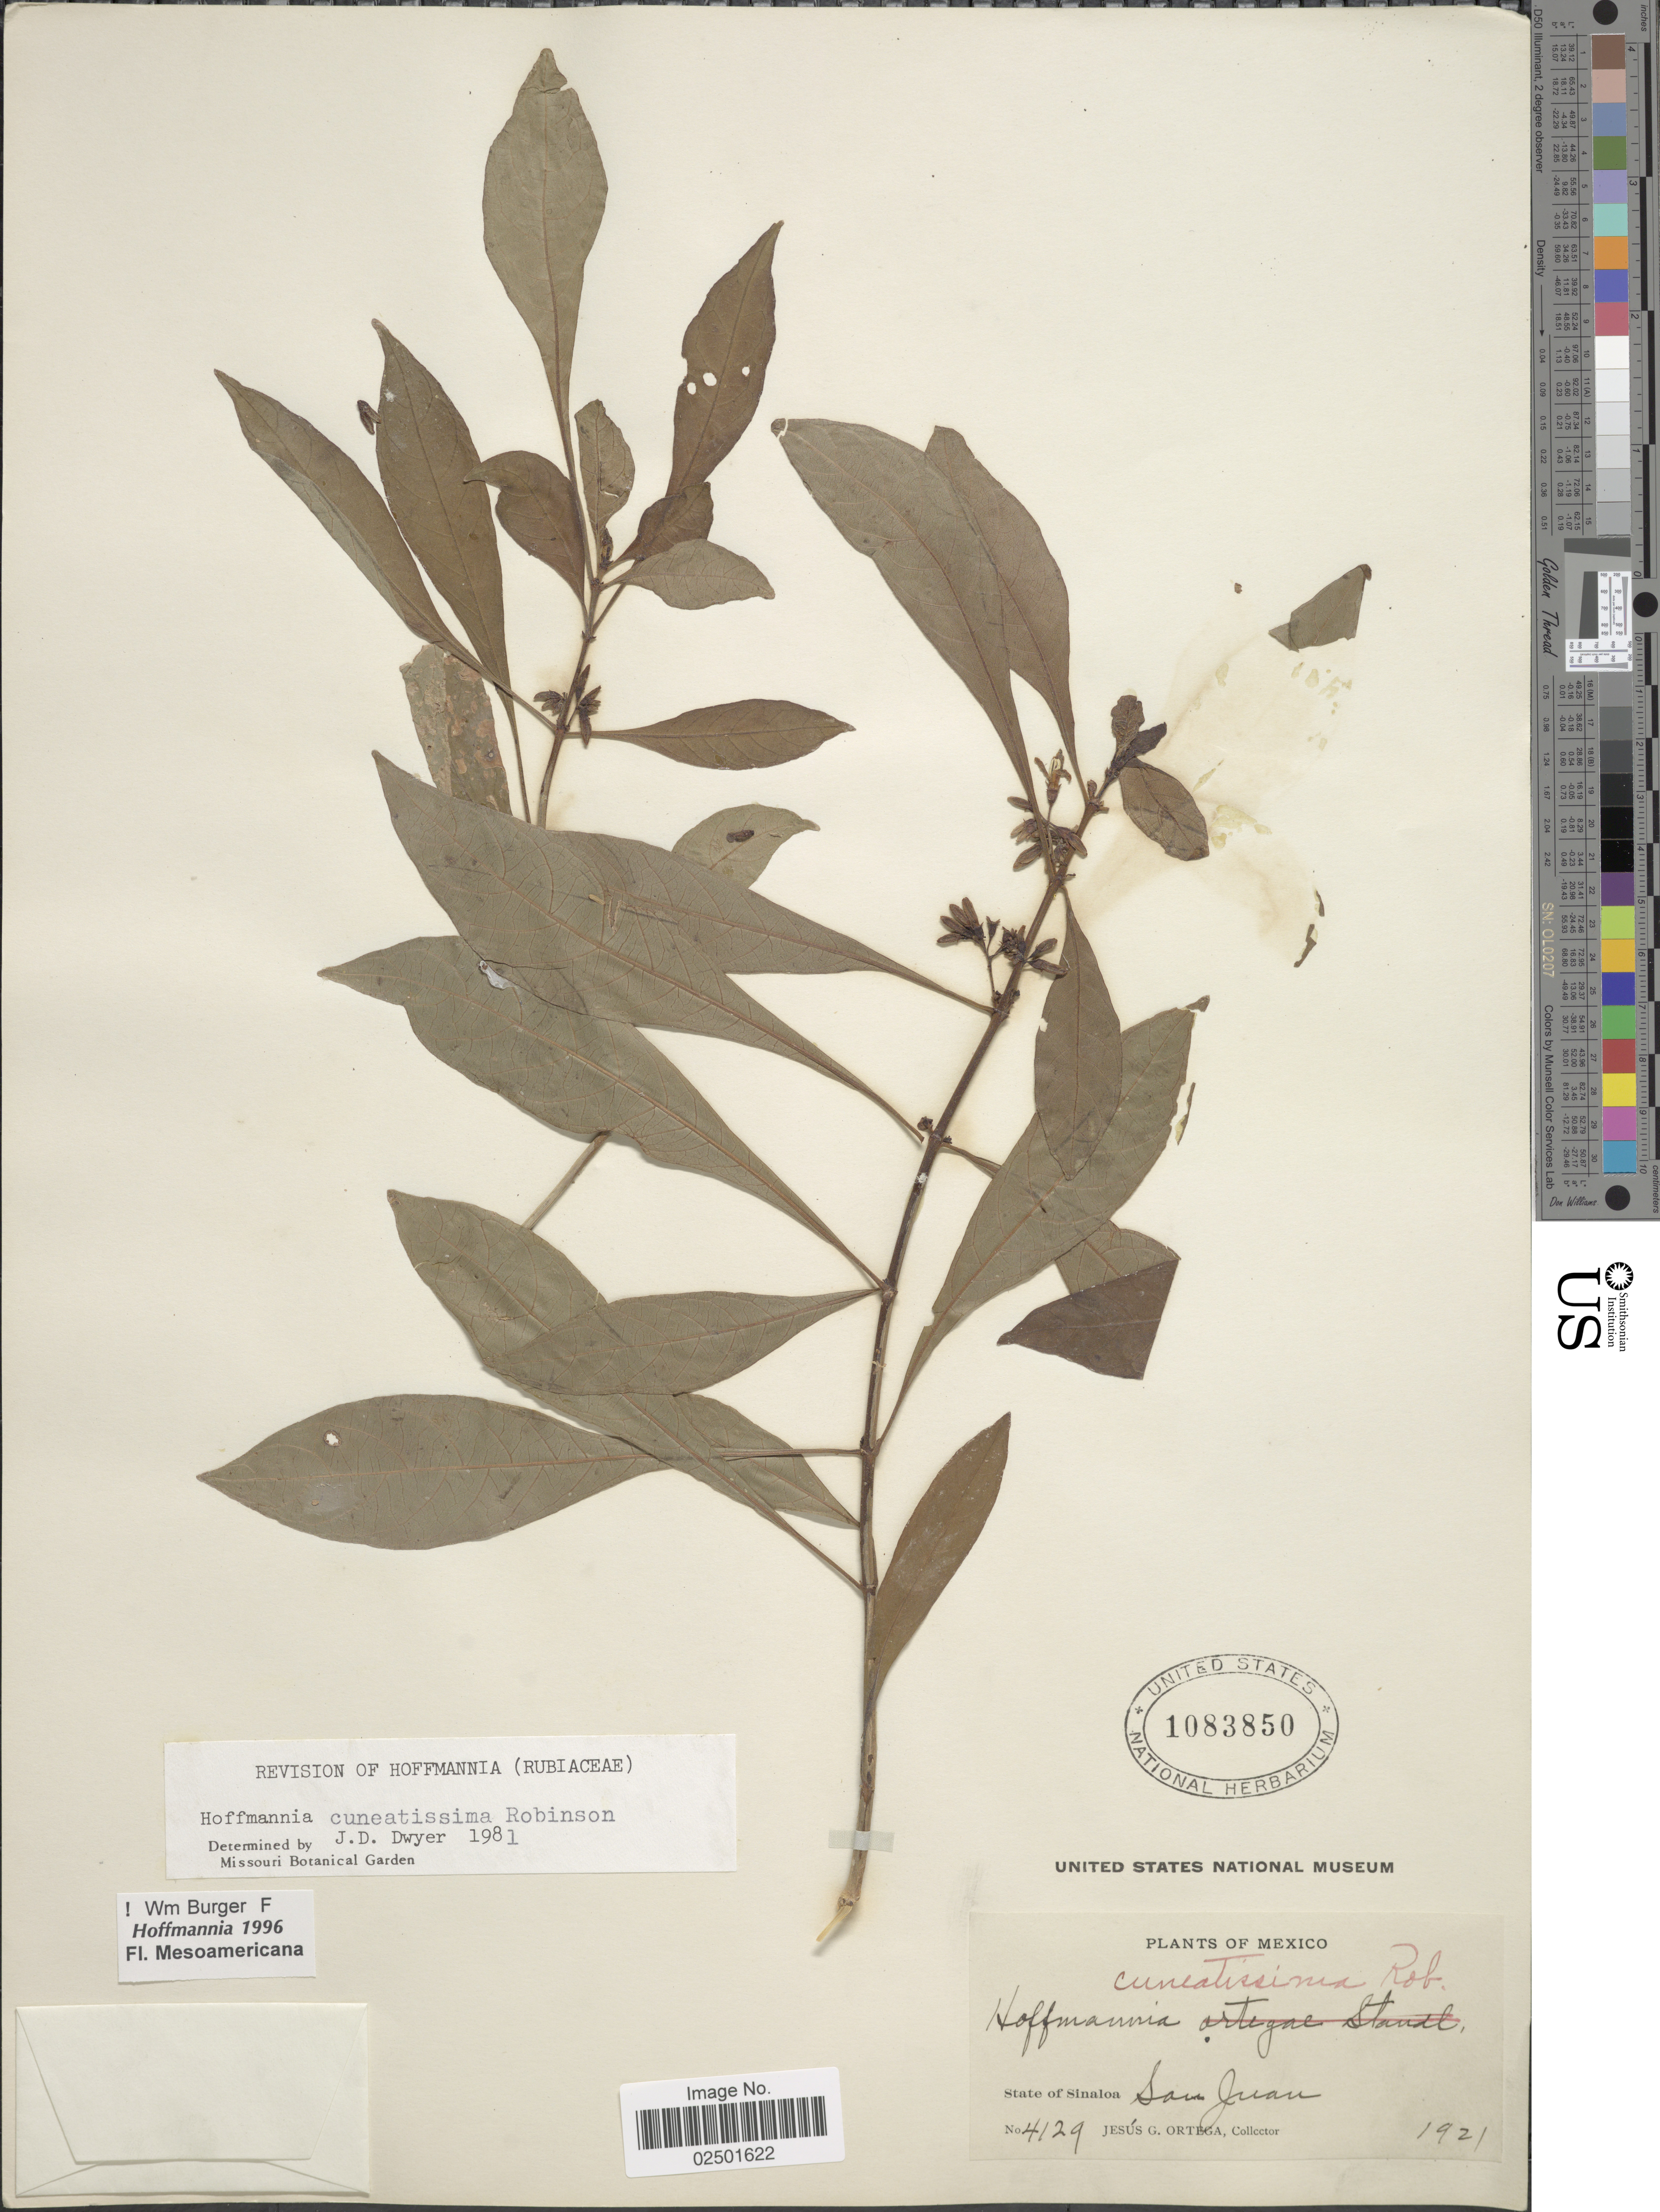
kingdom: Plantae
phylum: Tracheophyta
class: Magnoliopsida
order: Gentianales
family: Rubiaceae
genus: Hoffmannia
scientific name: Hoffmannia cuneatissima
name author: B.L. Rob.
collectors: J. Ortega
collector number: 4129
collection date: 1921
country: Mexico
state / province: Sinaloa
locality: San Juan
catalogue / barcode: US 1083850